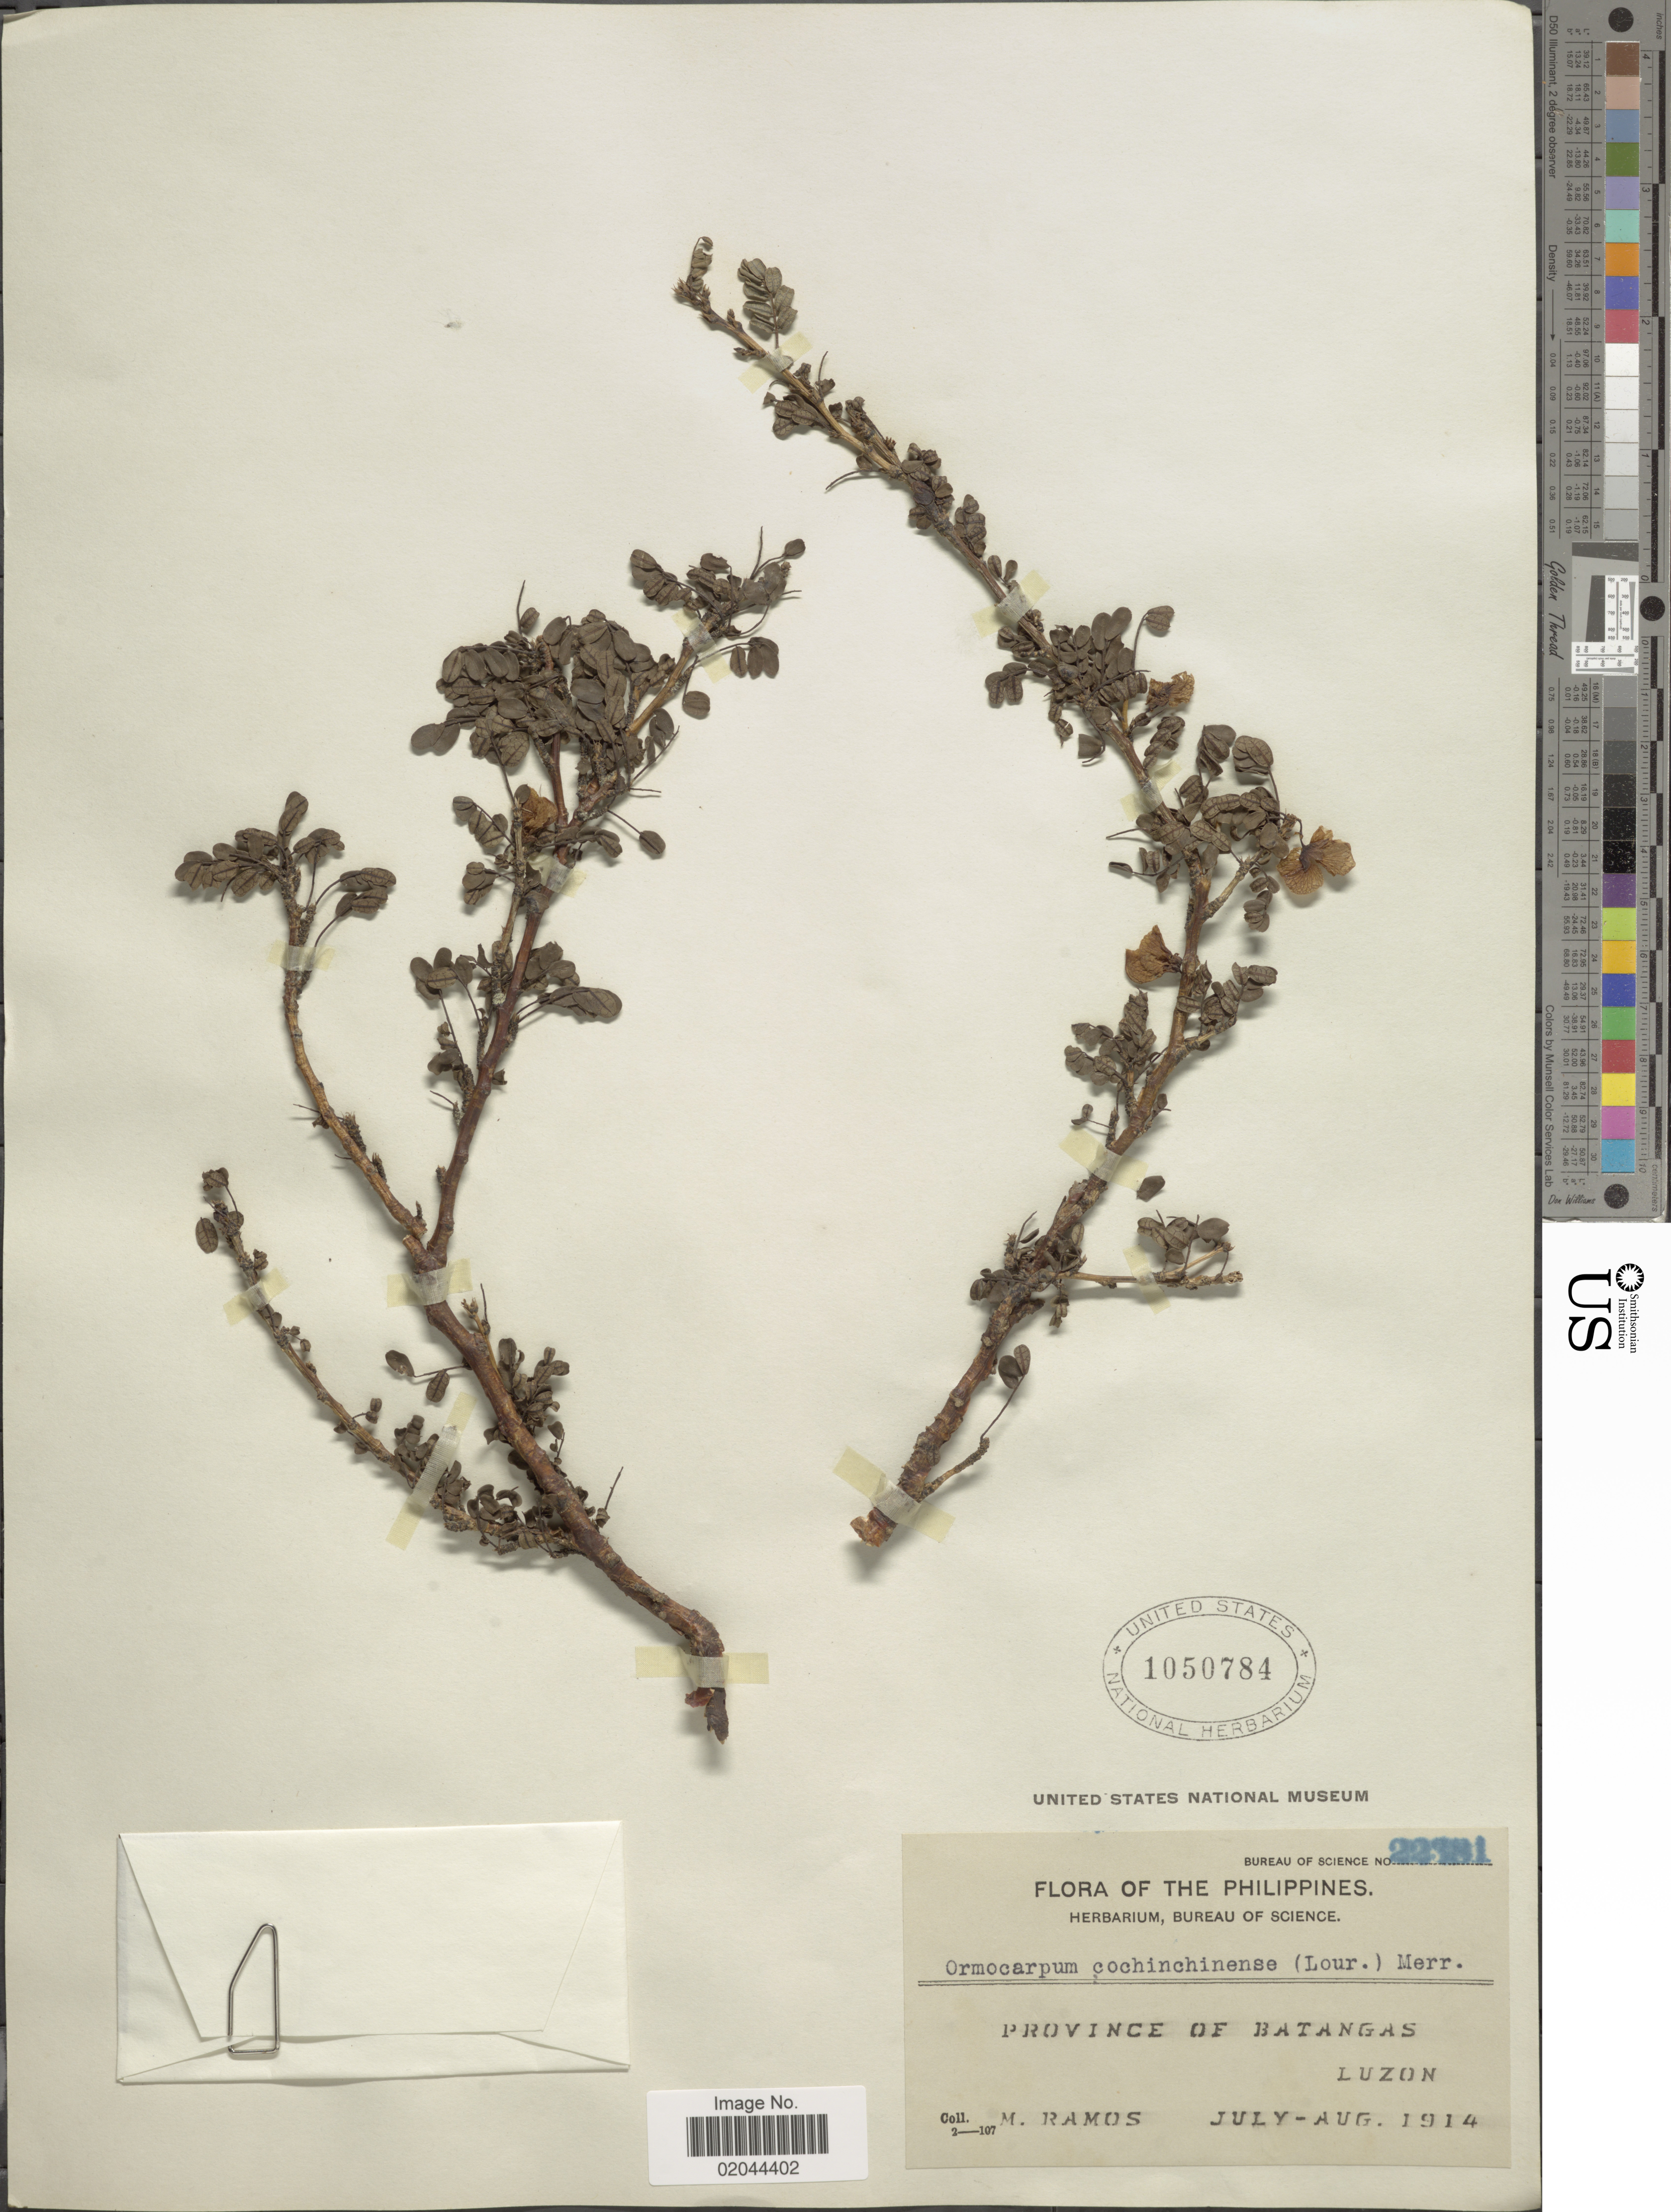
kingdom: Plantae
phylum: Tracheophyta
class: Magnoliopsida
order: Fabales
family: Fabaceae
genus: Ormocarpum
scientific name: Ormocarpum cochinchinense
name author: (Lour.) Merr.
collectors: M. Ramos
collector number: Bureau of Science 22381*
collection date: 1914-07/1914-08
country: Philippines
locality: Province of Batangas, Luzon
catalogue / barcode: US 1050784